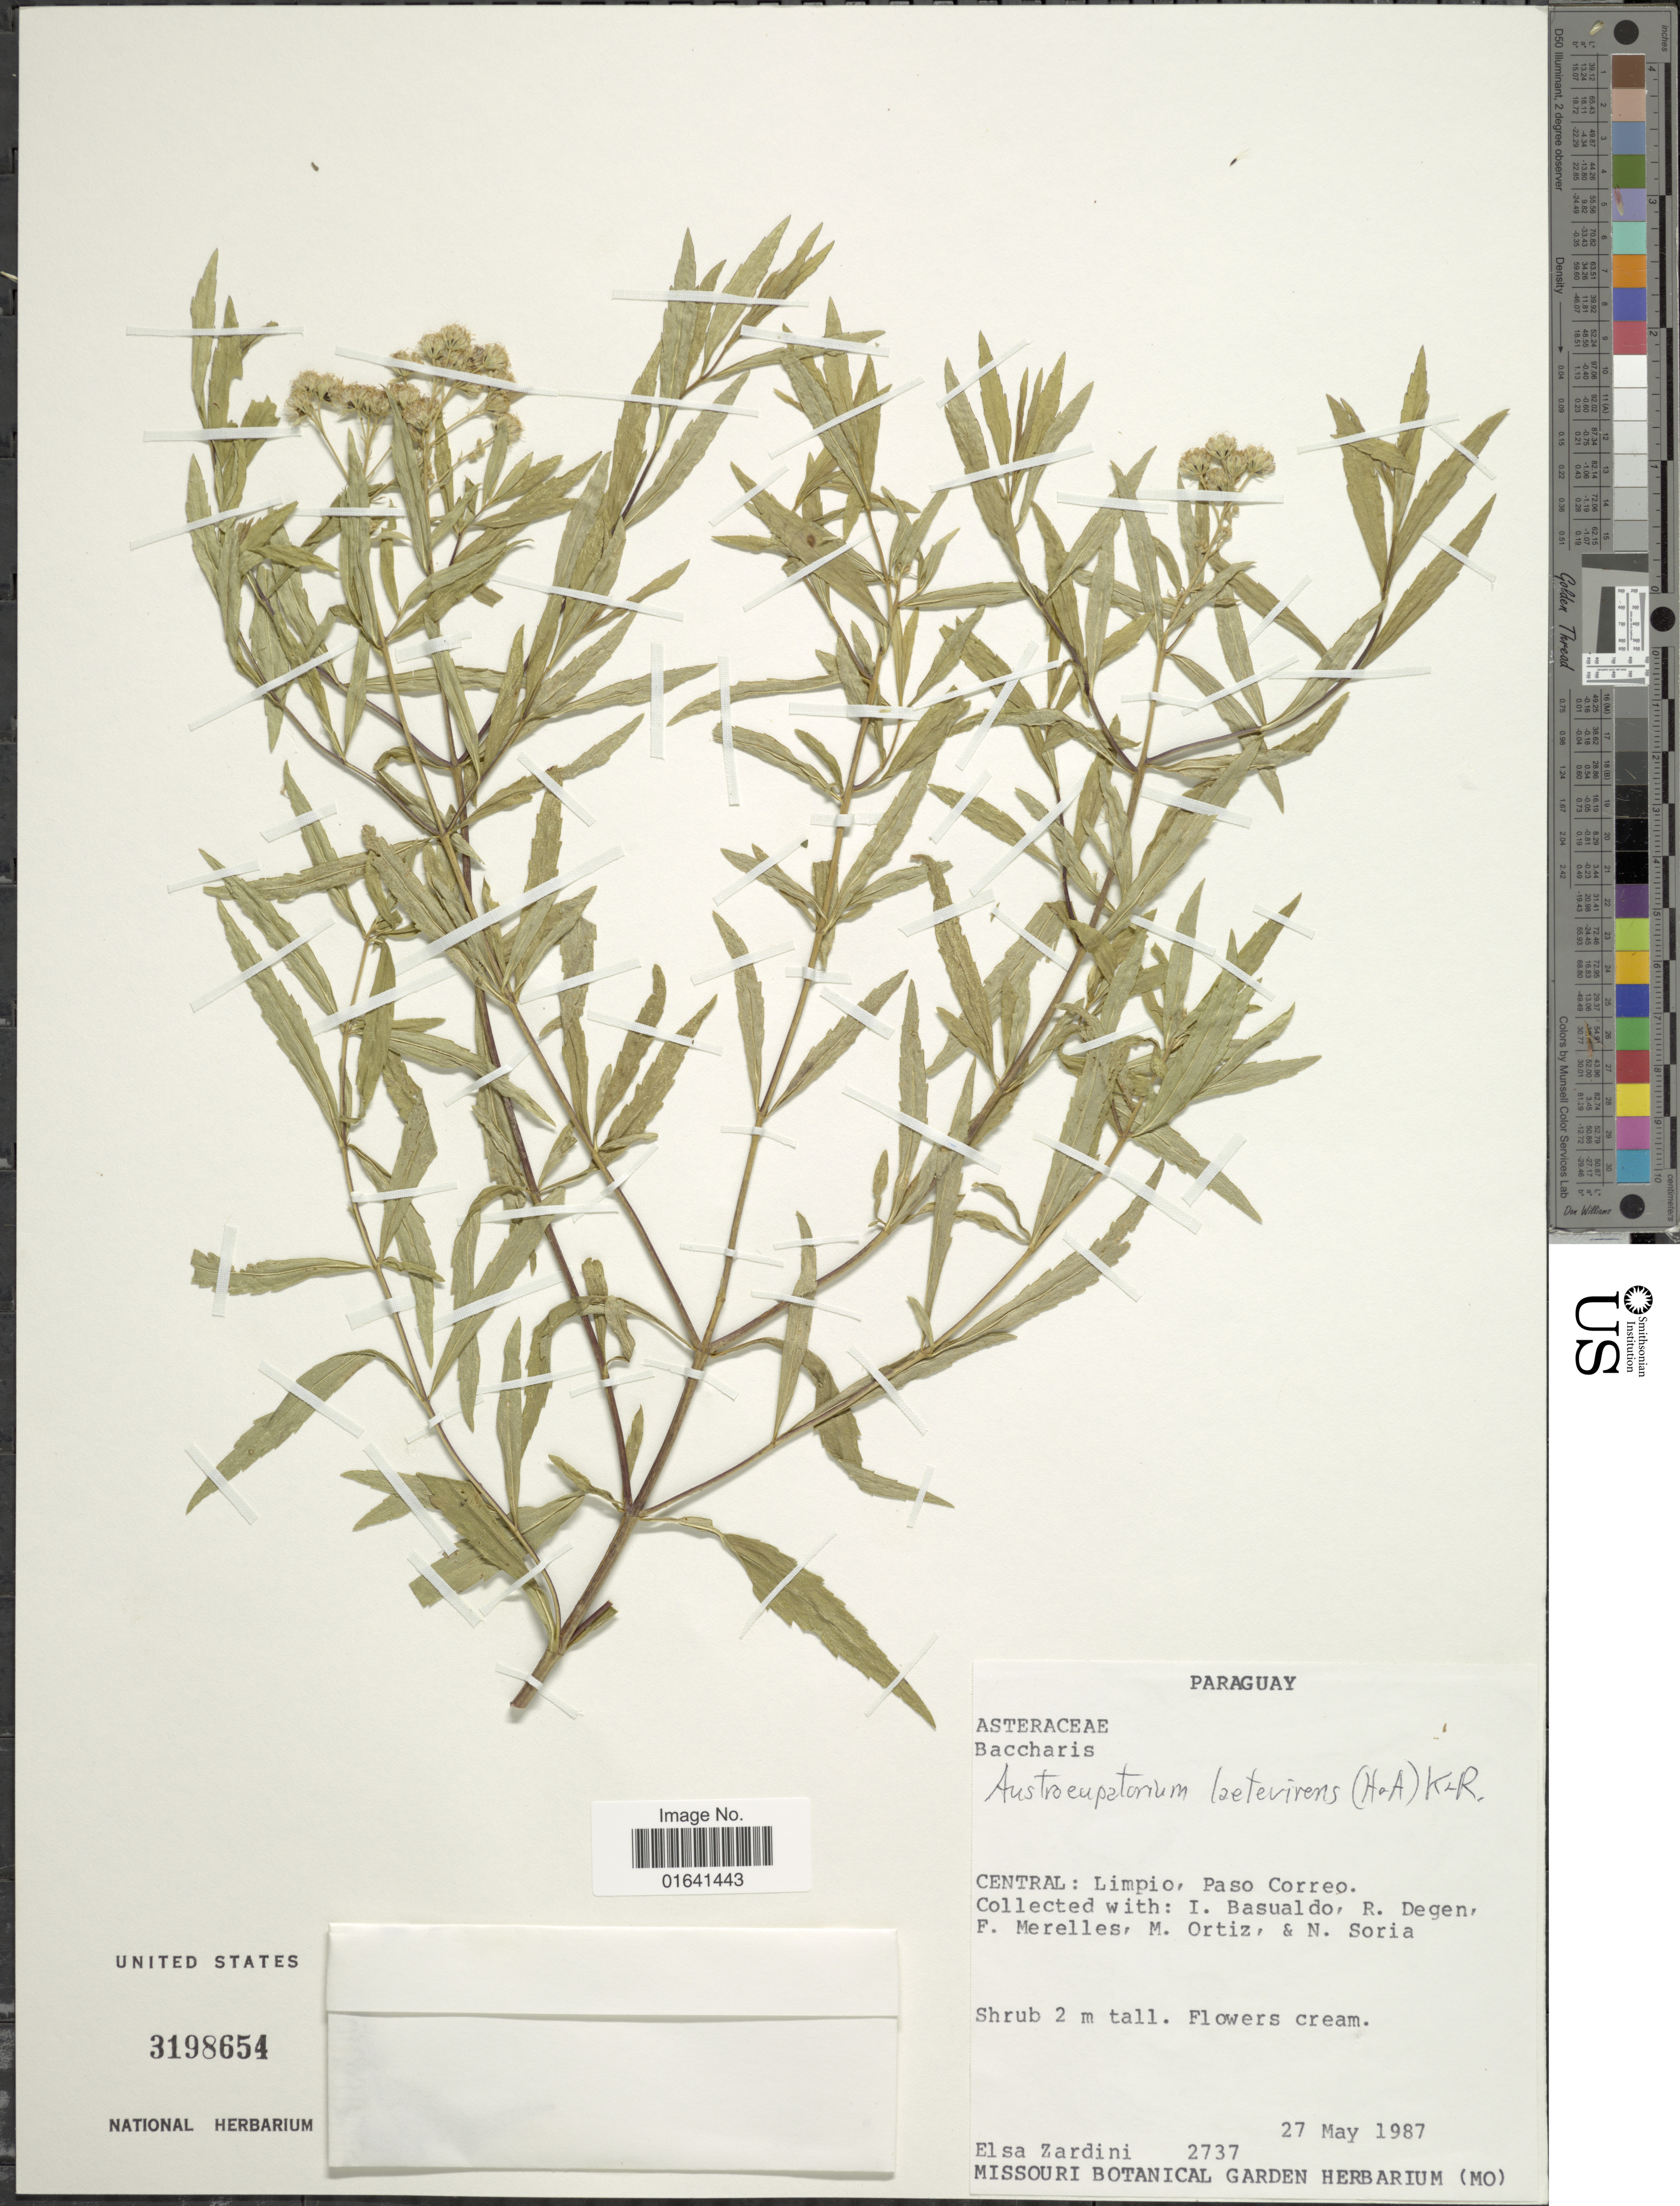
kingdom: Plantae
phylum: Tracheophyta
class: Magnoliopsida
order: Asterales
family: Asteraceae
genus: Austroeupatorium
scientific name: Austroeupatorium laete-virens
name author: (Hook. & Arn.) R.M. King & H. Rob.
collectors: E. M. Zardini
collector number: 2737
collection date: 1987-05-27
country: Paraguay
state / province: Central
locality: Limpio, Paso Correo.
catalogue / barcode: US 3198654